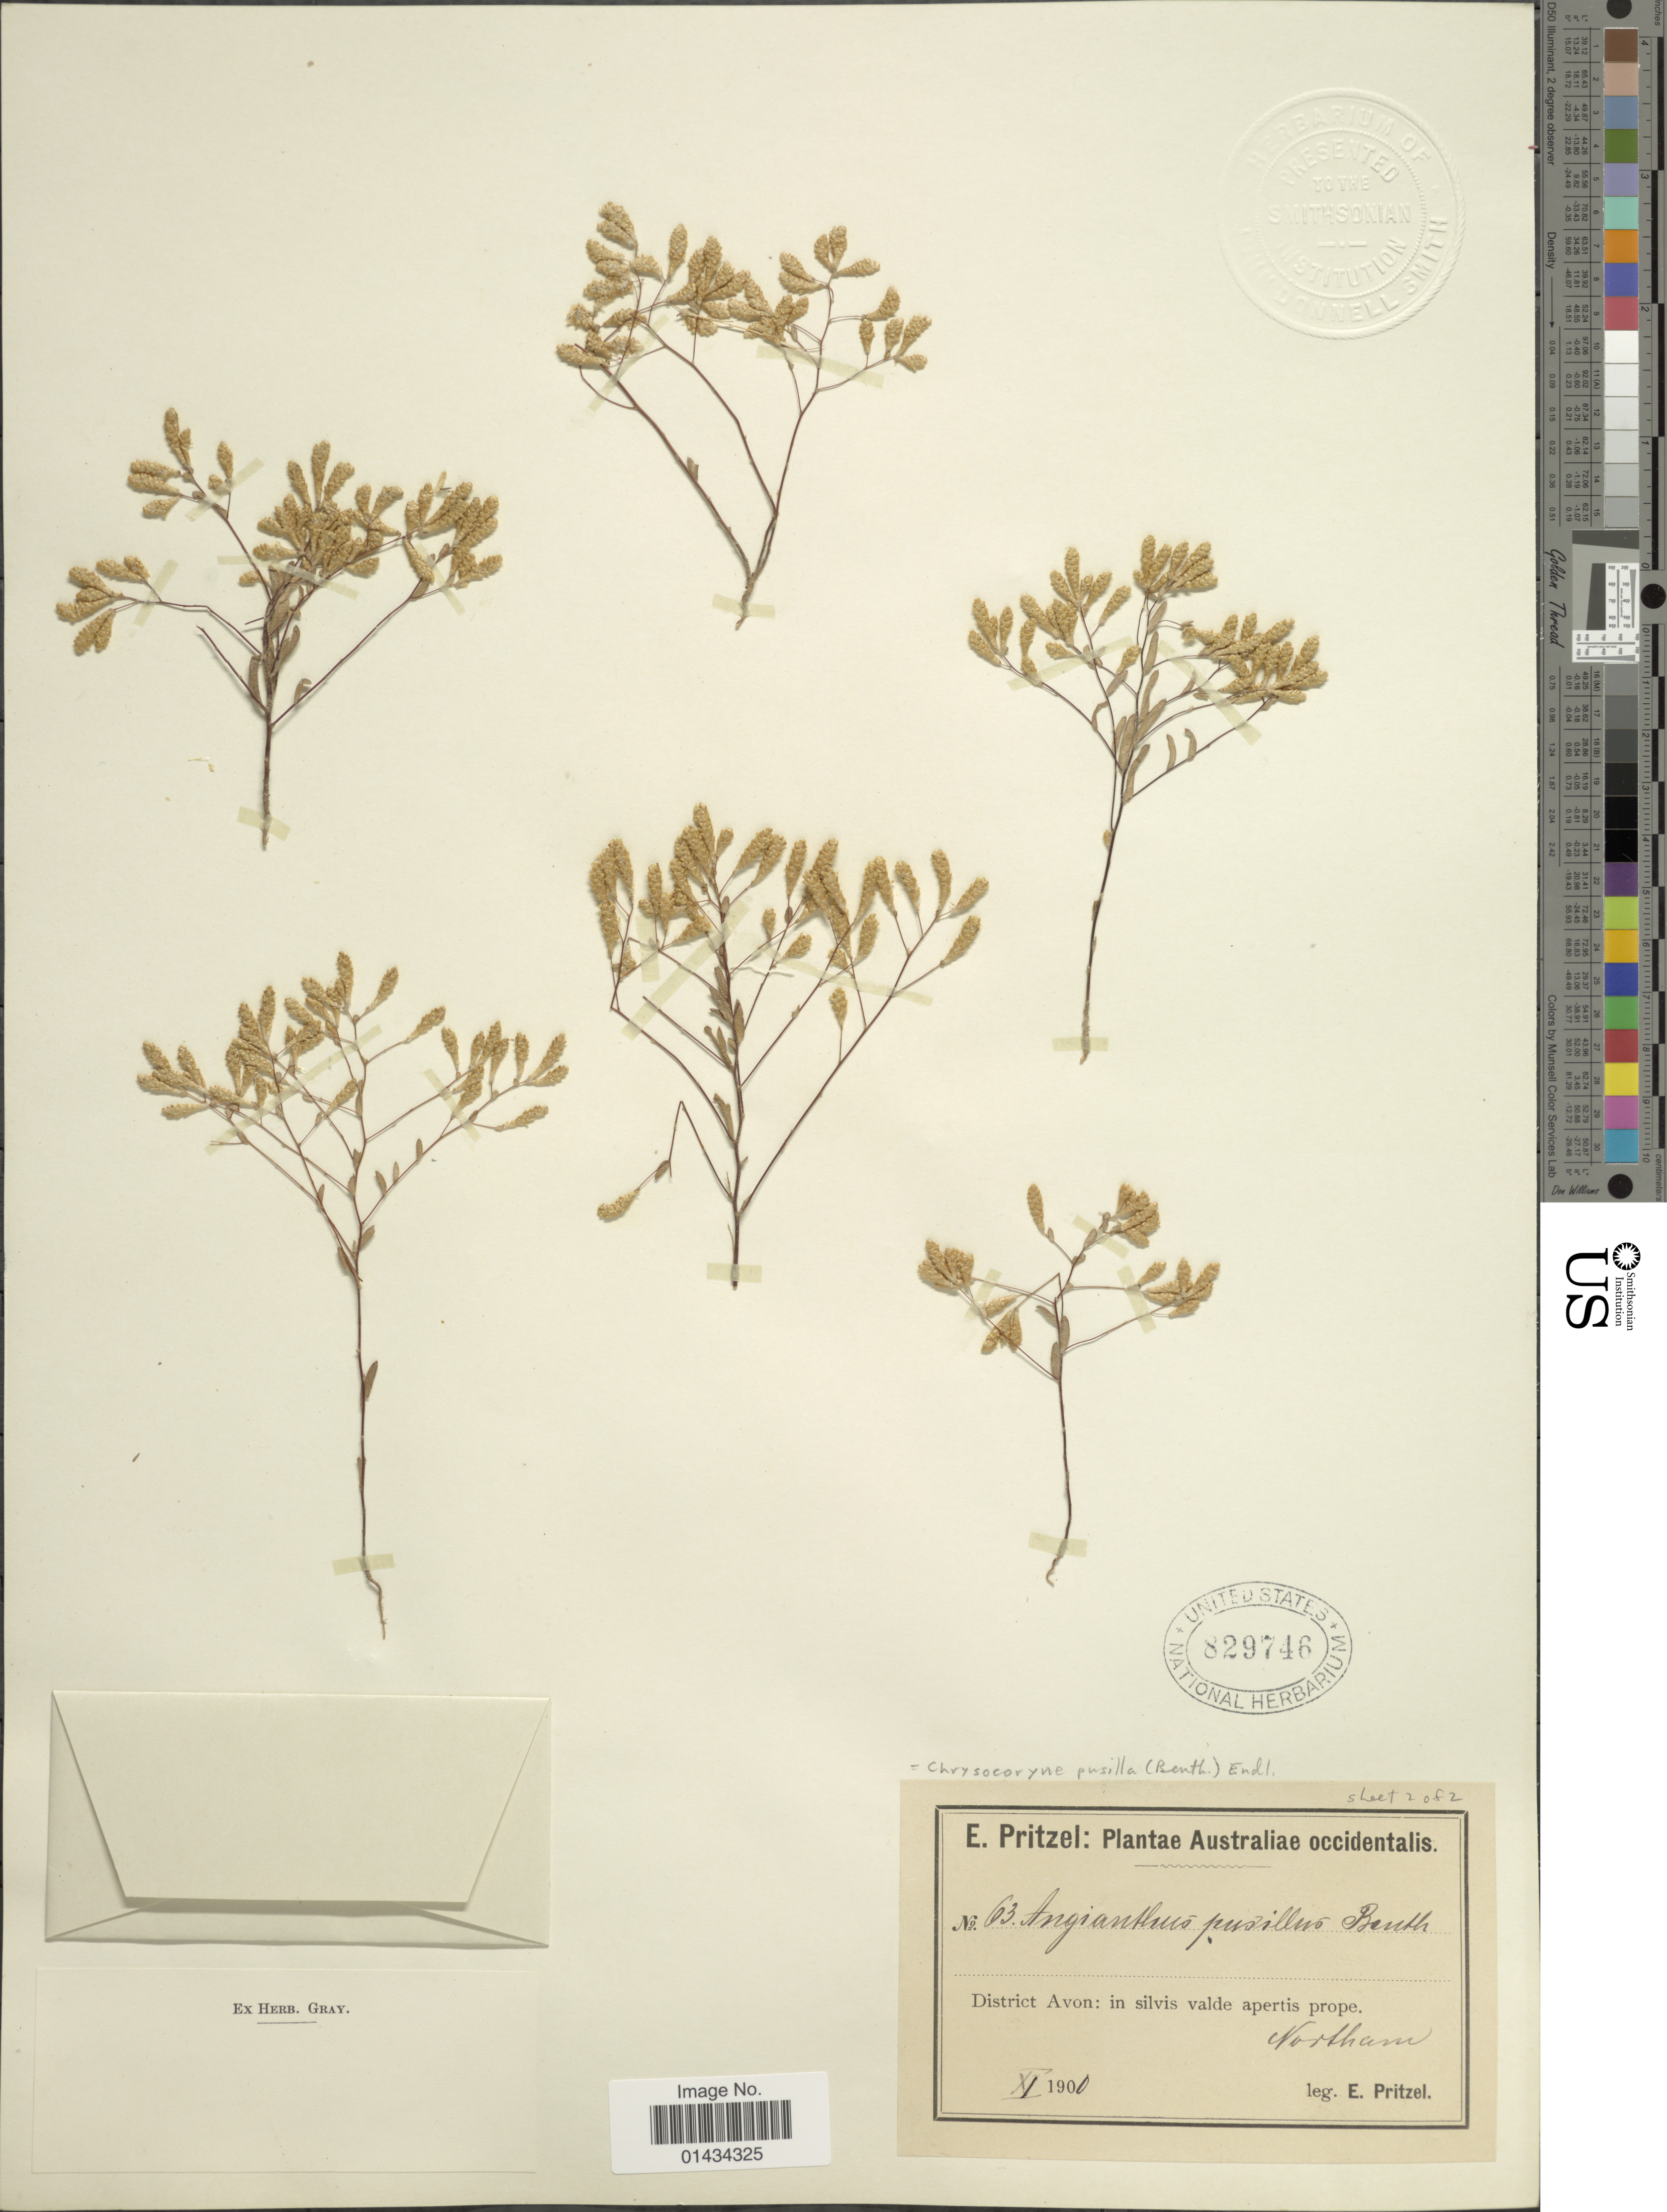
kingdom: Plantae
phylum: Tracheophyta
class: Magnoliopsida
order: Asterales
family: Asteraceae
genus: Angianthus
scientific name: Angianthus pusillus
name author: (Benth.) Benth.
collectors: E. G. Pritzel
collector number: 63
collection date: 1901-11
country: Australia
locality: District Avon: in silvis valde apertis prope, Notham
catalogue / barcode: US 829746